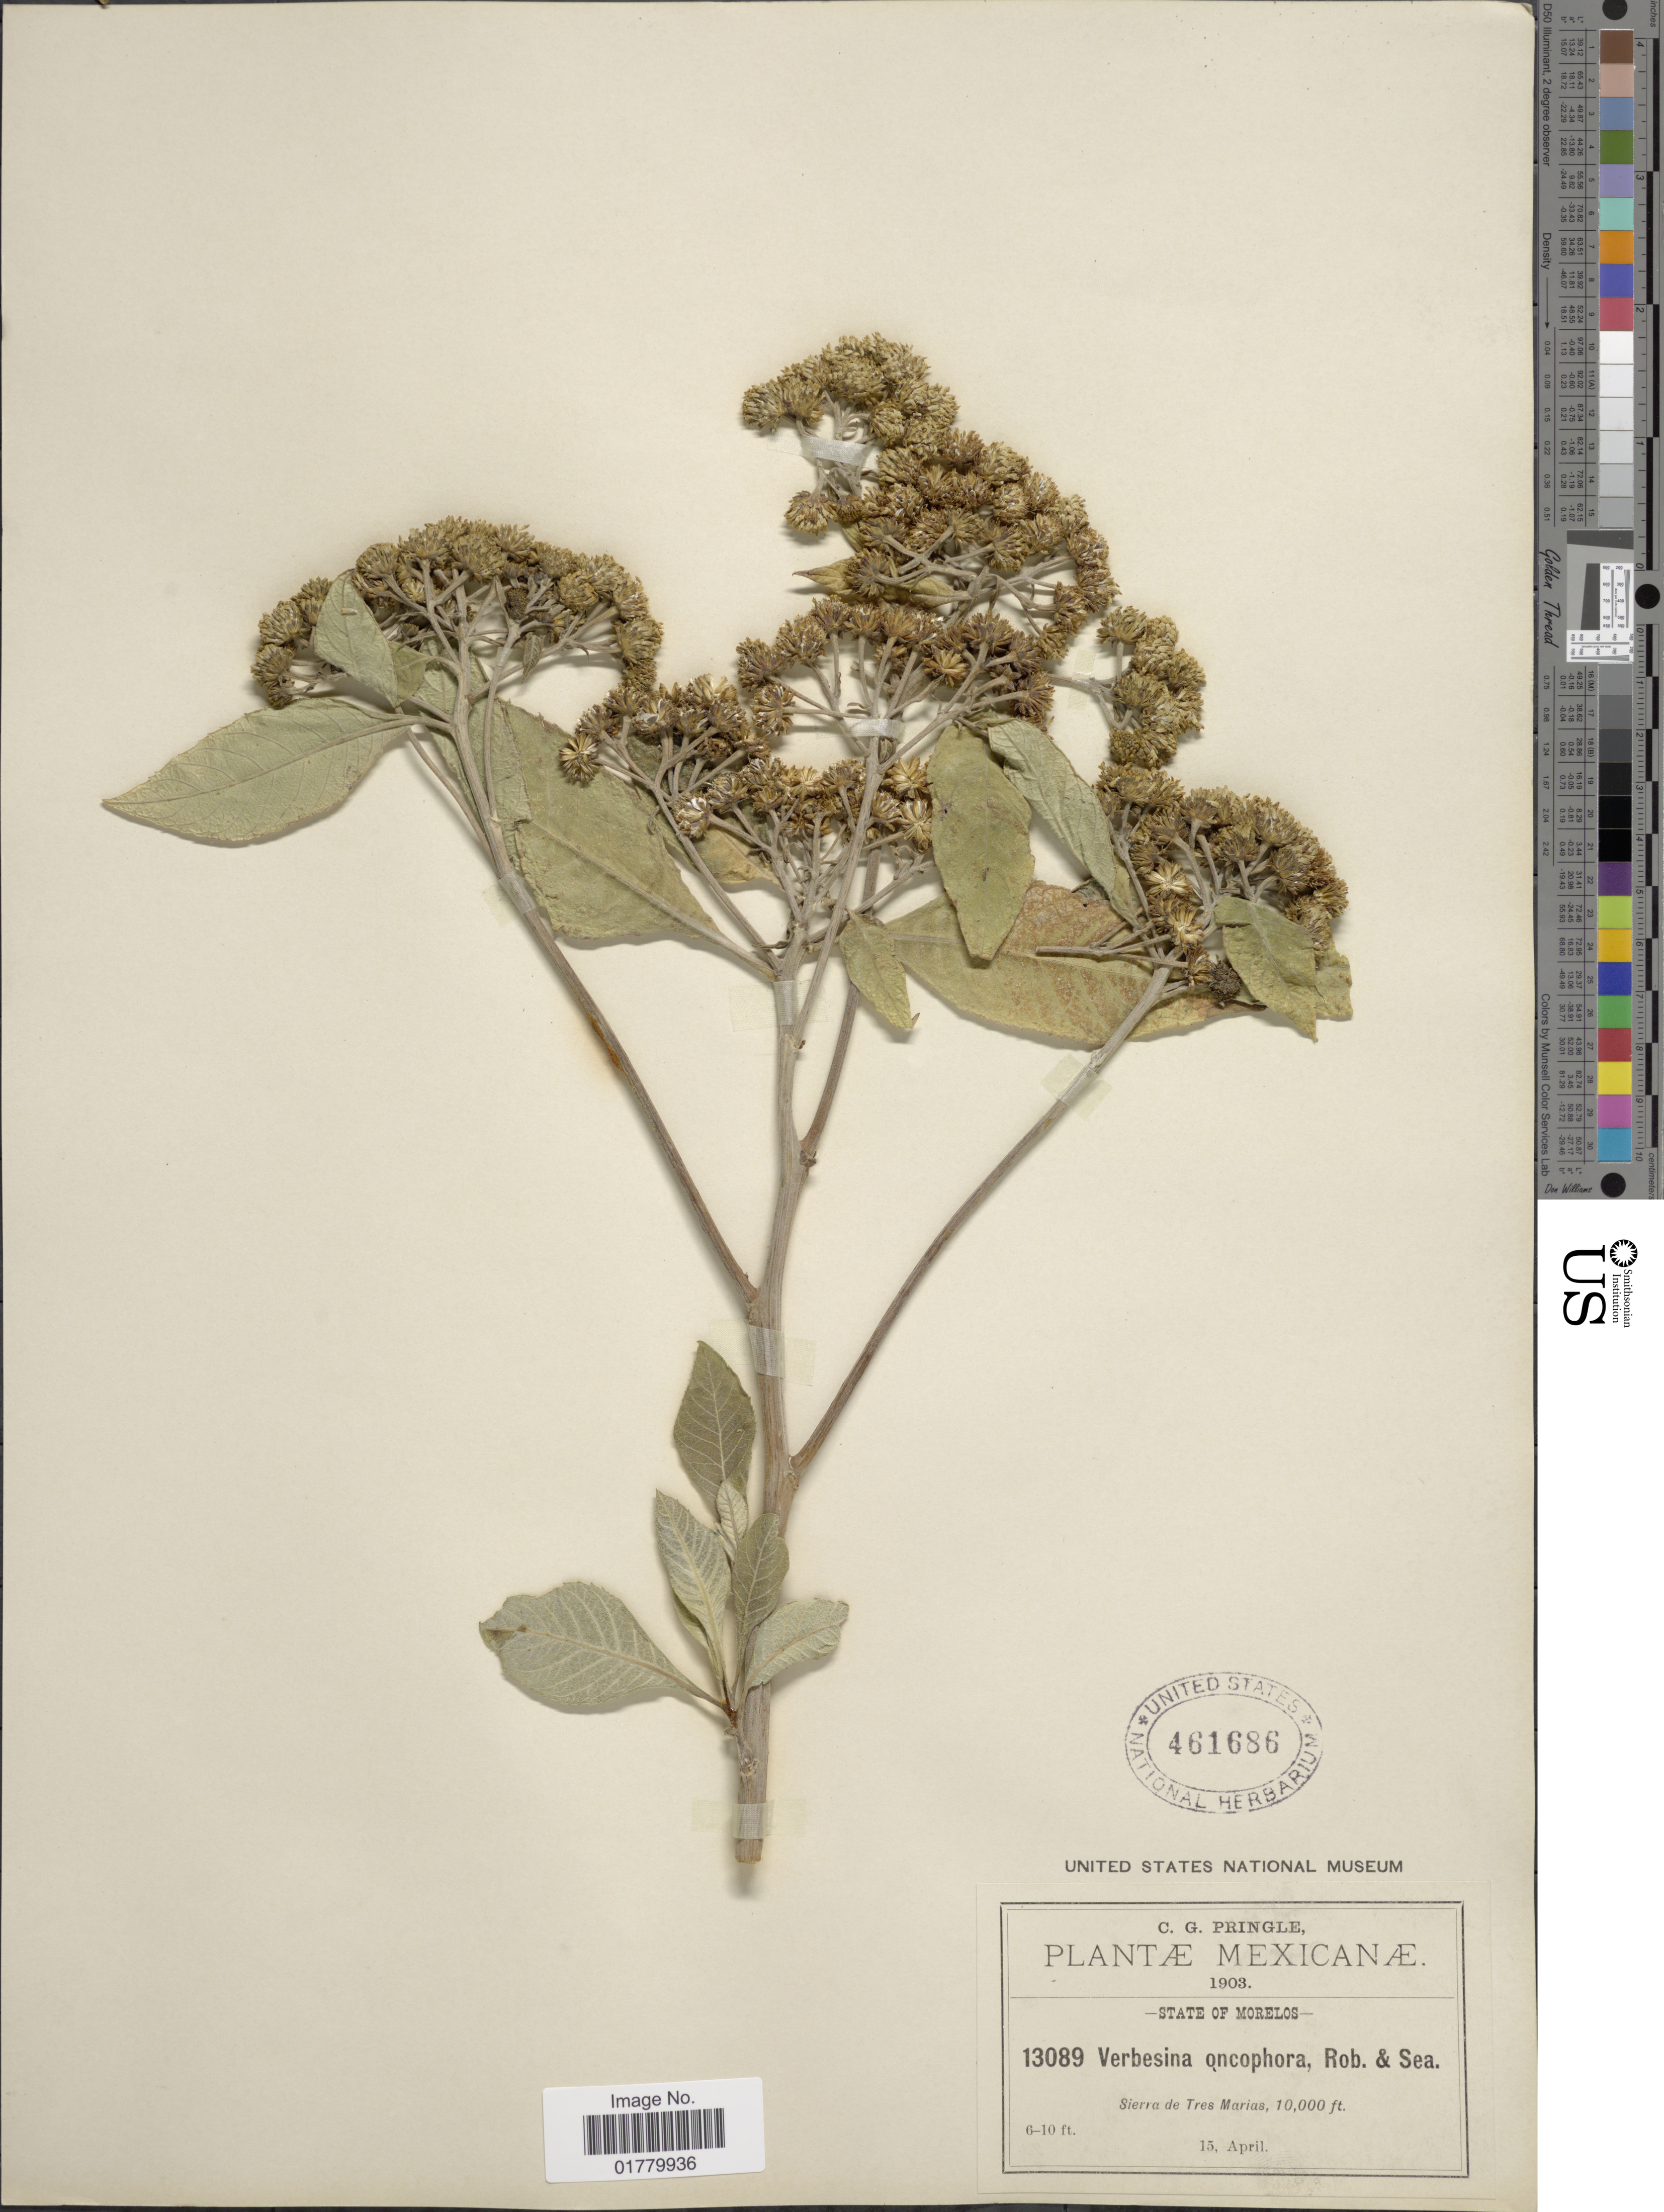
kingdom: Plantae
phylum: Tracheophyta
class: Magnoliopsida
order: Asterales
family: Asteraceae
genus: Verbesina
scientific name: Verbesina oncophora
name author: B.L. Rob. & Seaton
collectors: C. G. Pringle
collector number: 13089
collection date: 1903-04-15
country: Mexico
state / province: Morelos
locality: Sierra de Tres Marias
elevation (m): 3048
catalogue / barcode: US 461686